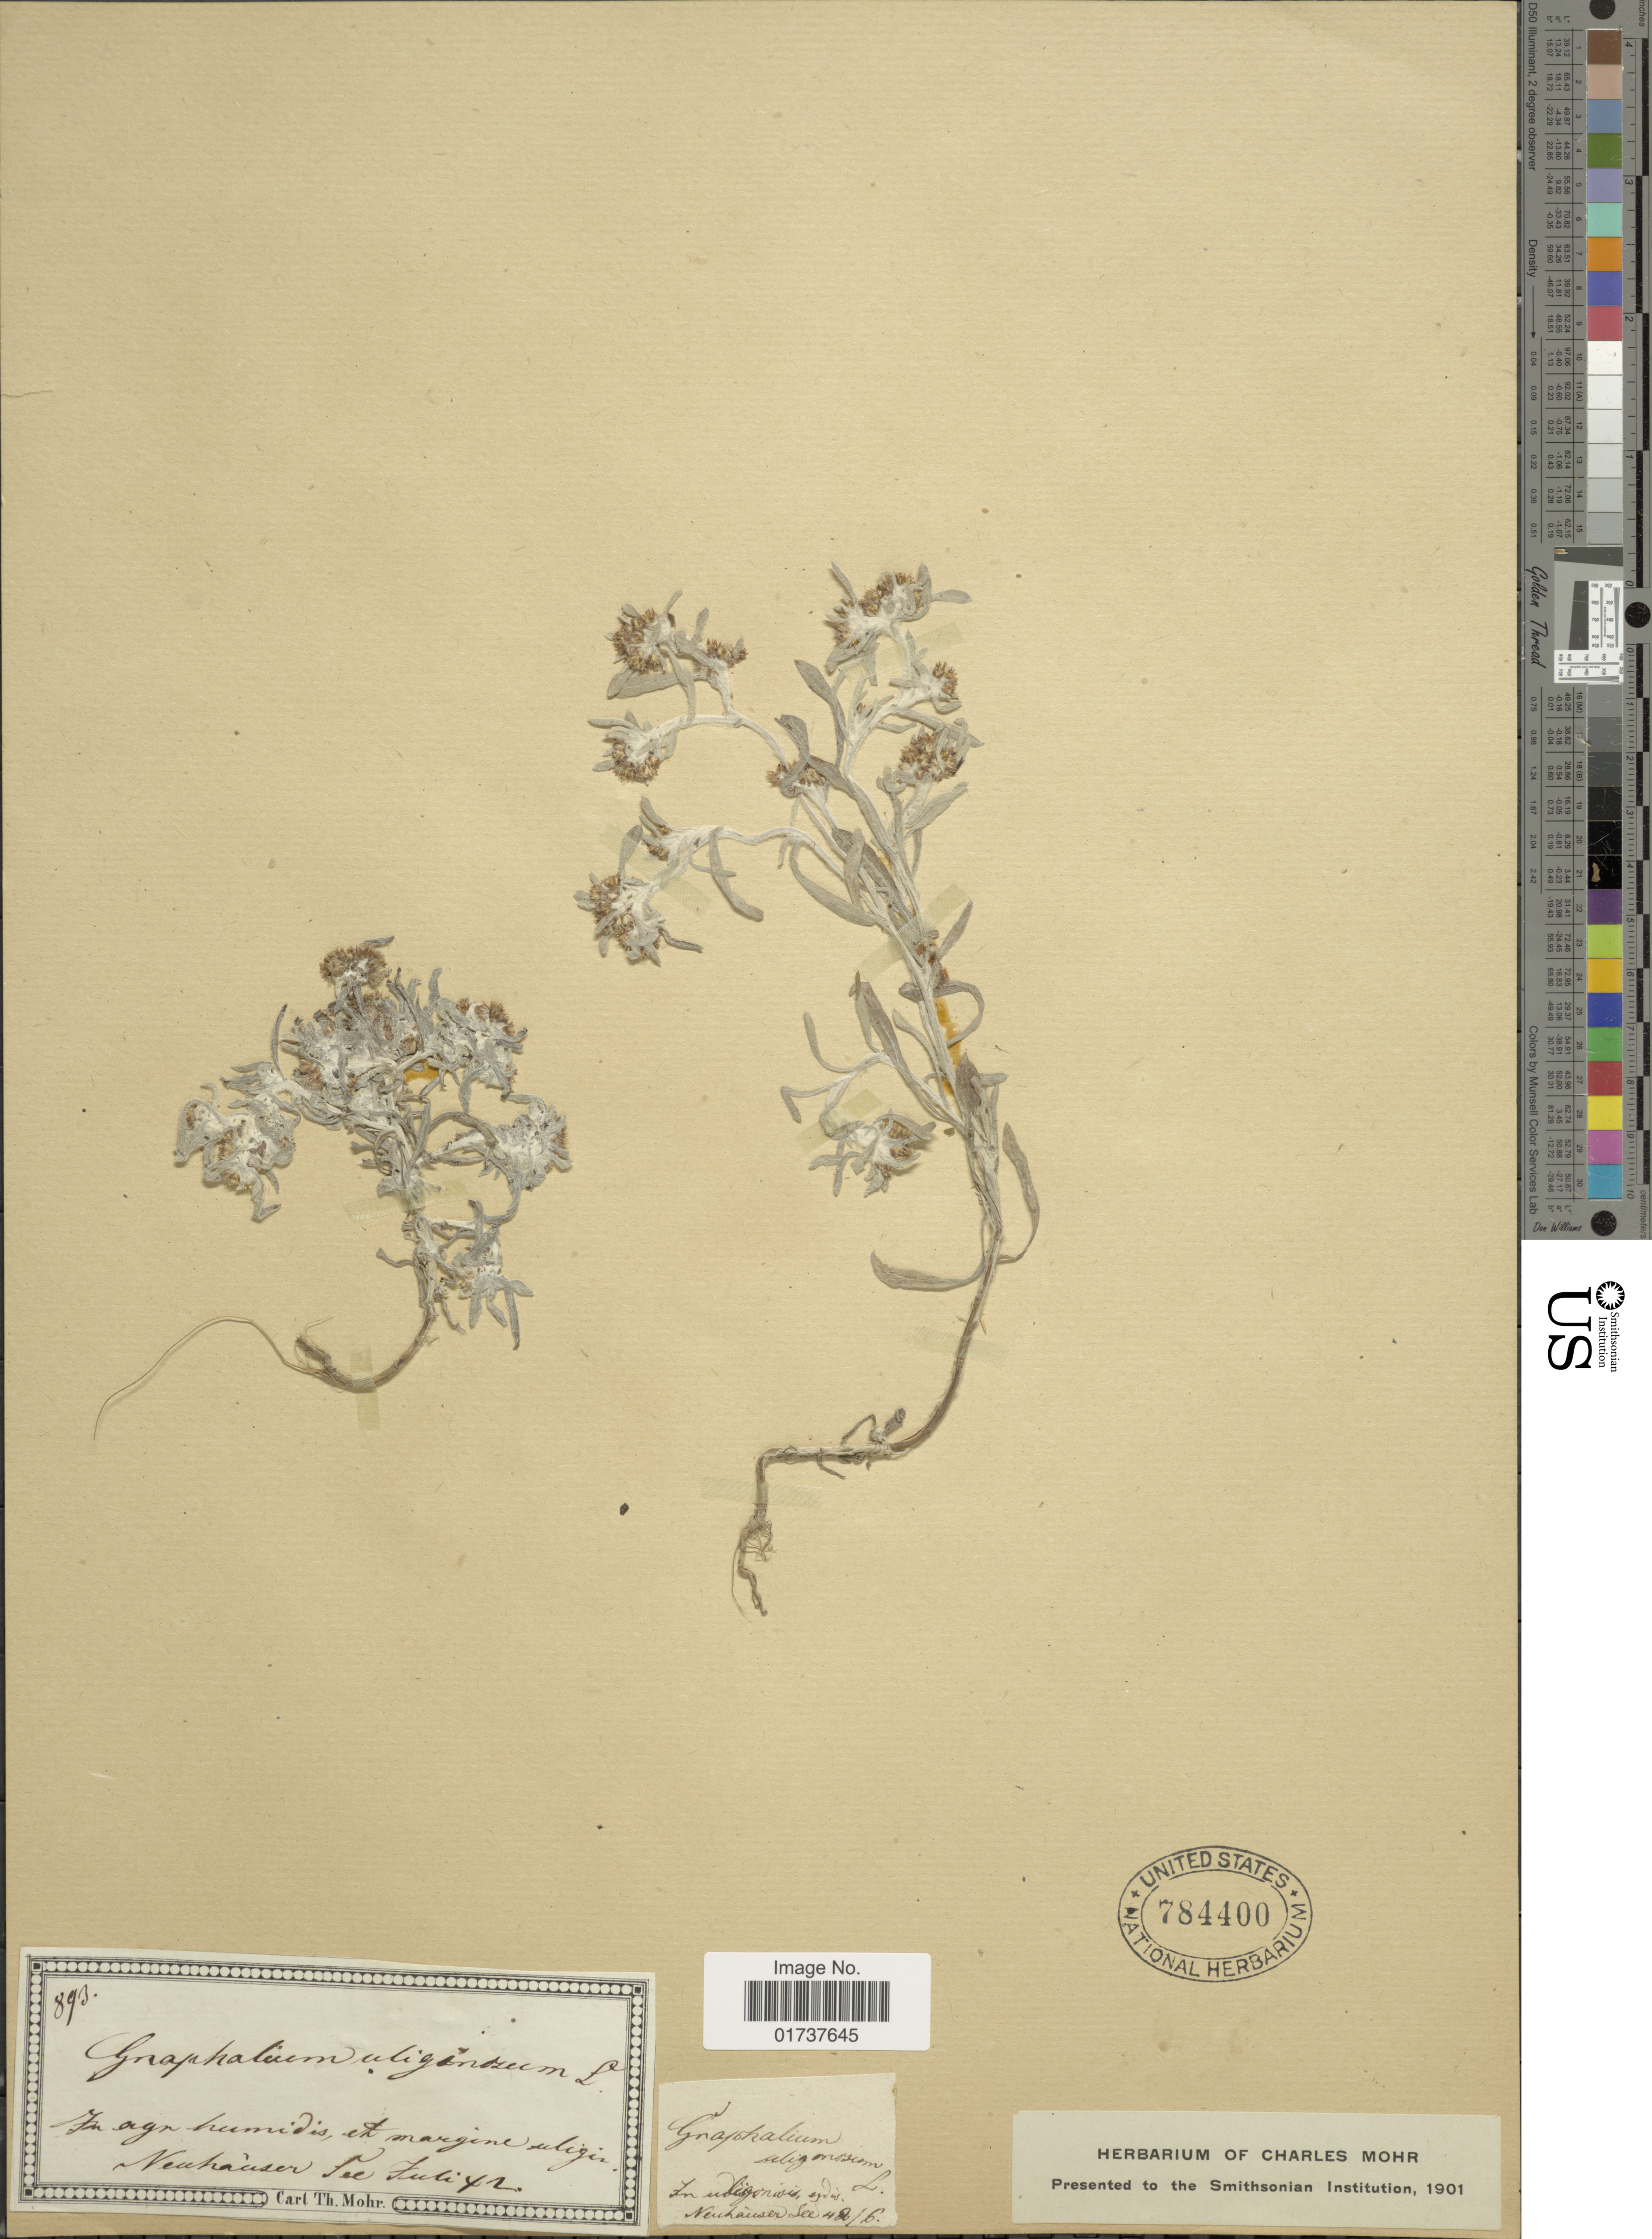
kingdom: Plantae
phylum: Tracheophyta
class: Magnoliopsida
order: Asterales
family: Asteraceae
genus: Gnaphalium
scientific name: Gnaphalium uliginosum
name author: L.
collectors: ex herb. Charles Mohr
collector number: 893?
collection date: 1901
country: Germany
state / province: Sachsen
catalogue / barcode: US 784400